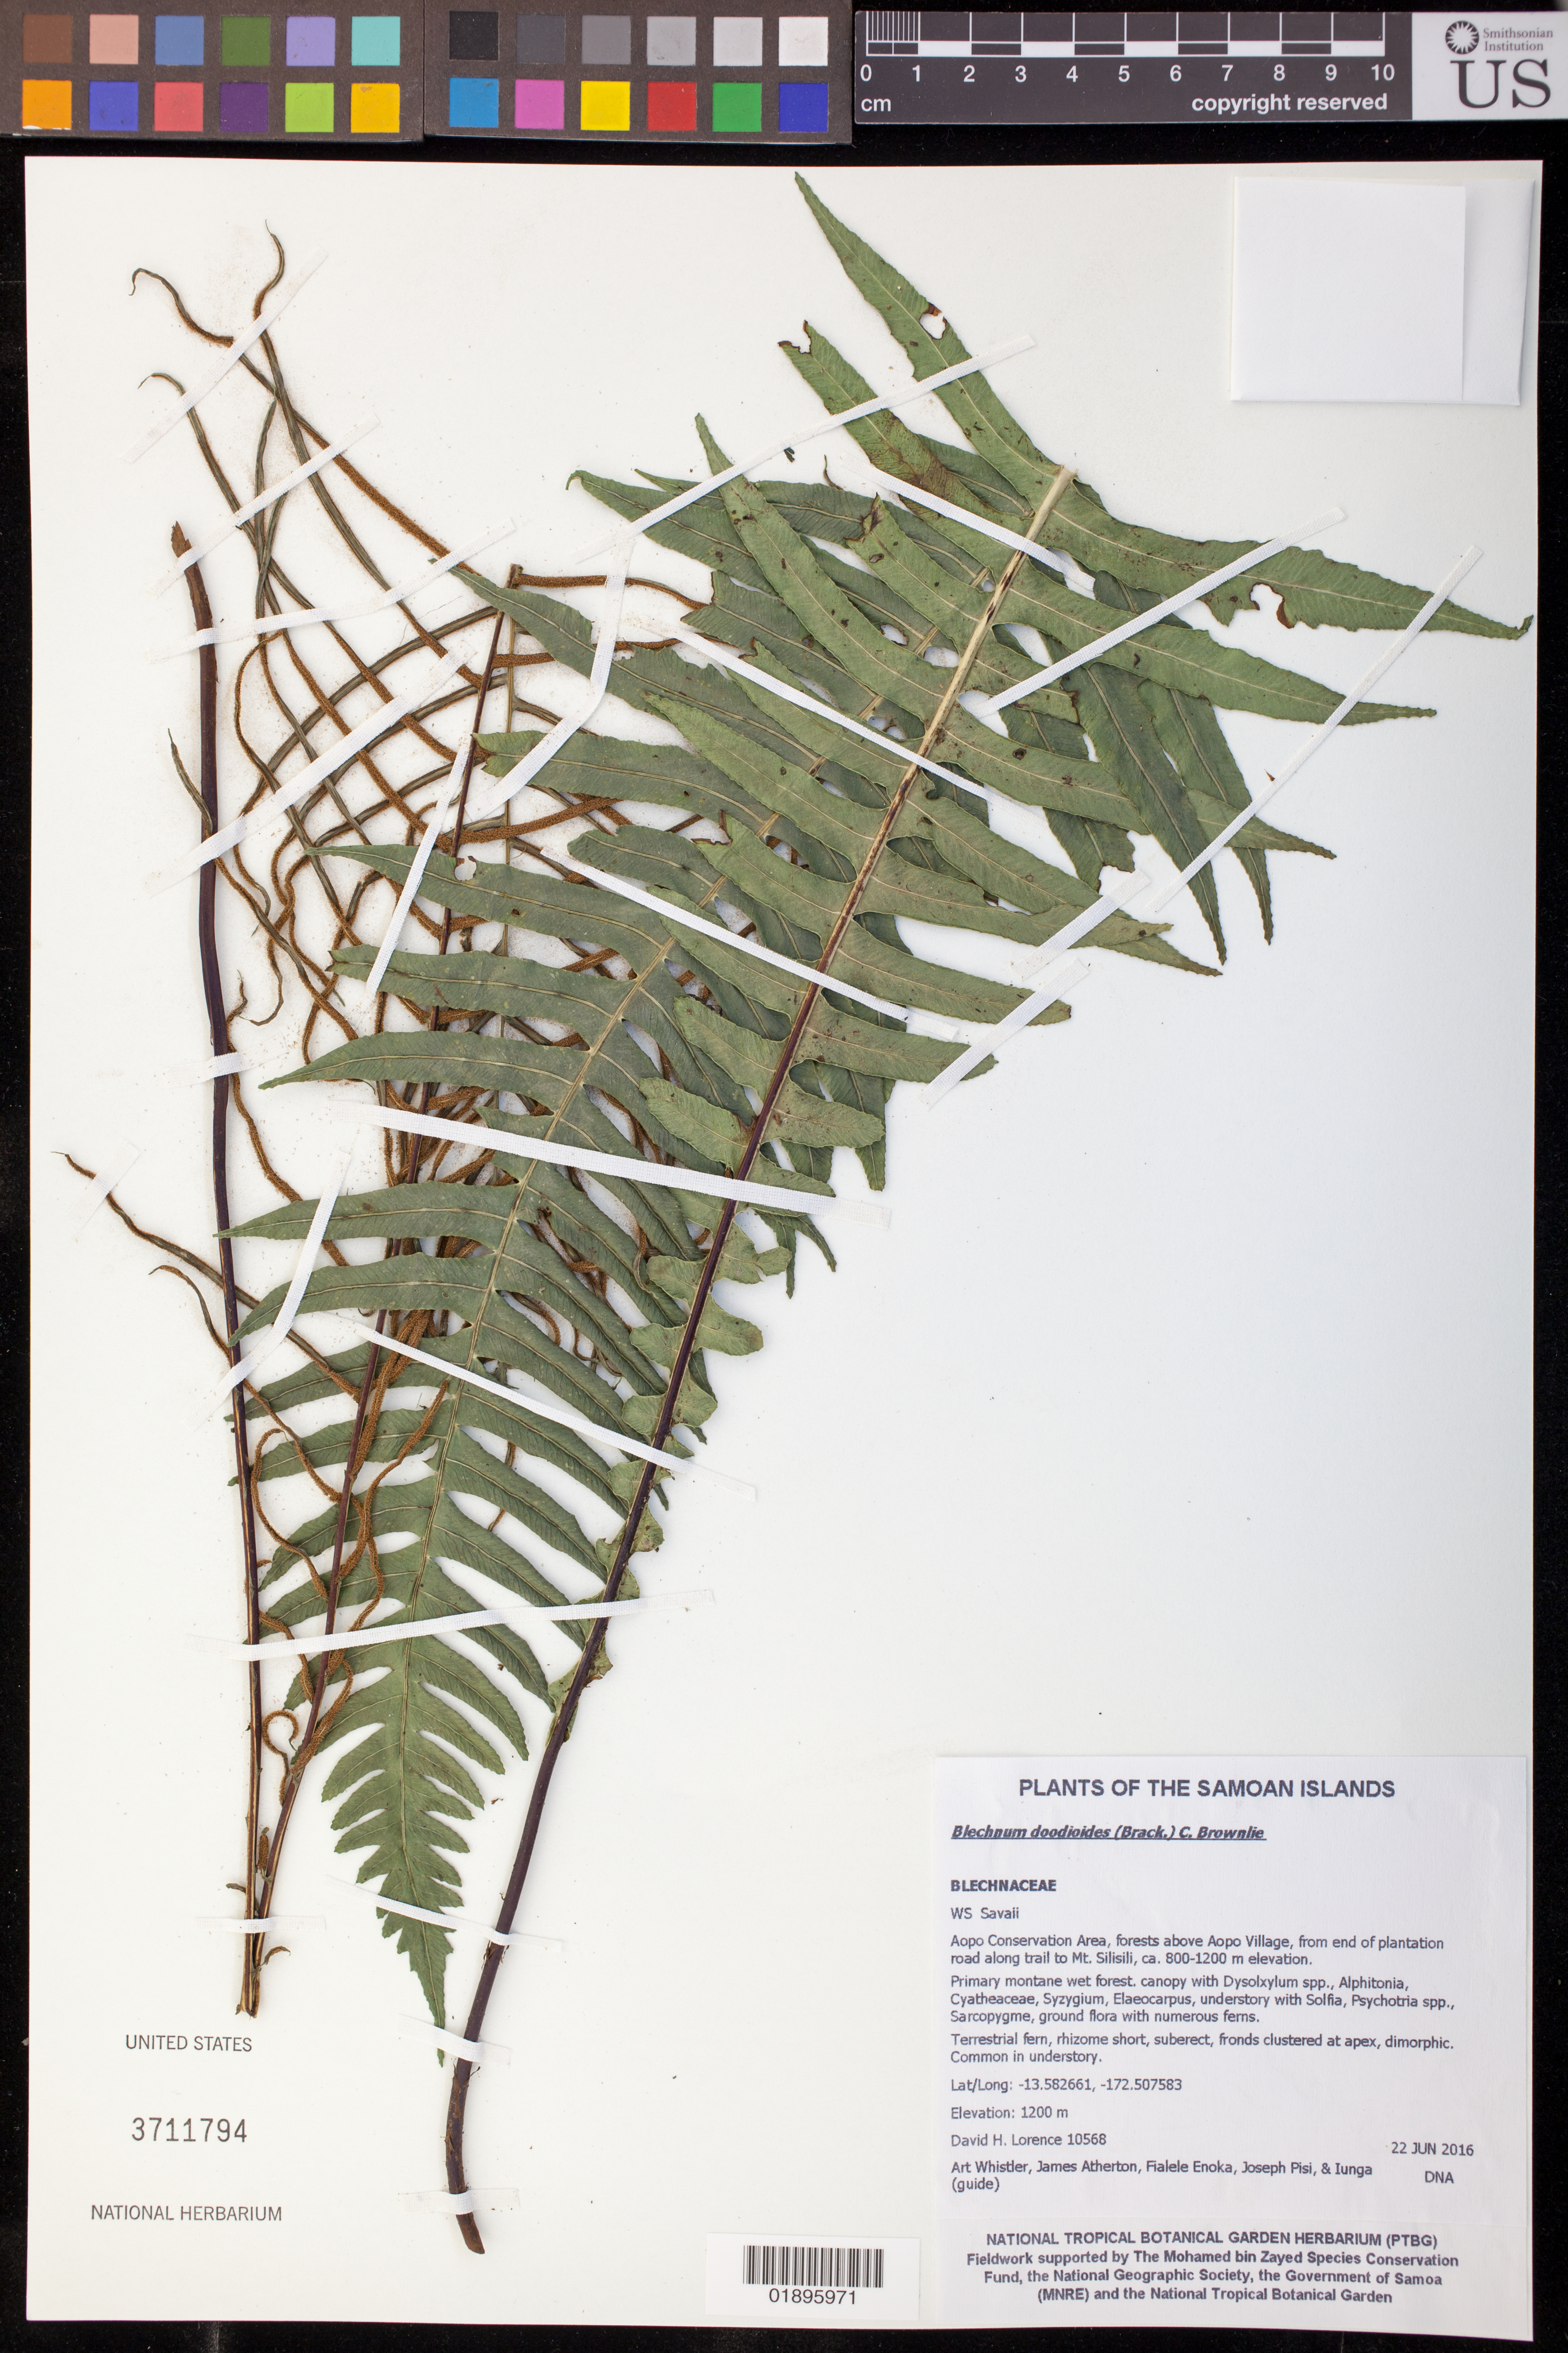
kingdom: Plantae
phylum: Tracheophyta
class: Polypodiopsida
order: Polypodiales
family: Blechnaceae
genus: Blechnum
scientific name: Blechnum doodioides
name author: (Brack.) Brownlie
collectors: D. Lorence, A. Whistler, J. Atherton, F. Enoka & J. Pisi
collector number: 10568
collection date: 2016-06-22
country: Samoa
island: Savai'i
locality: Aopo Conservation Area, forests above Aopo Village, from end of plantation road along trail to Mt. Silisili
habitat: Primary montane wet forest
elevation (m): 1200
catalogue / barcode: US 3711794